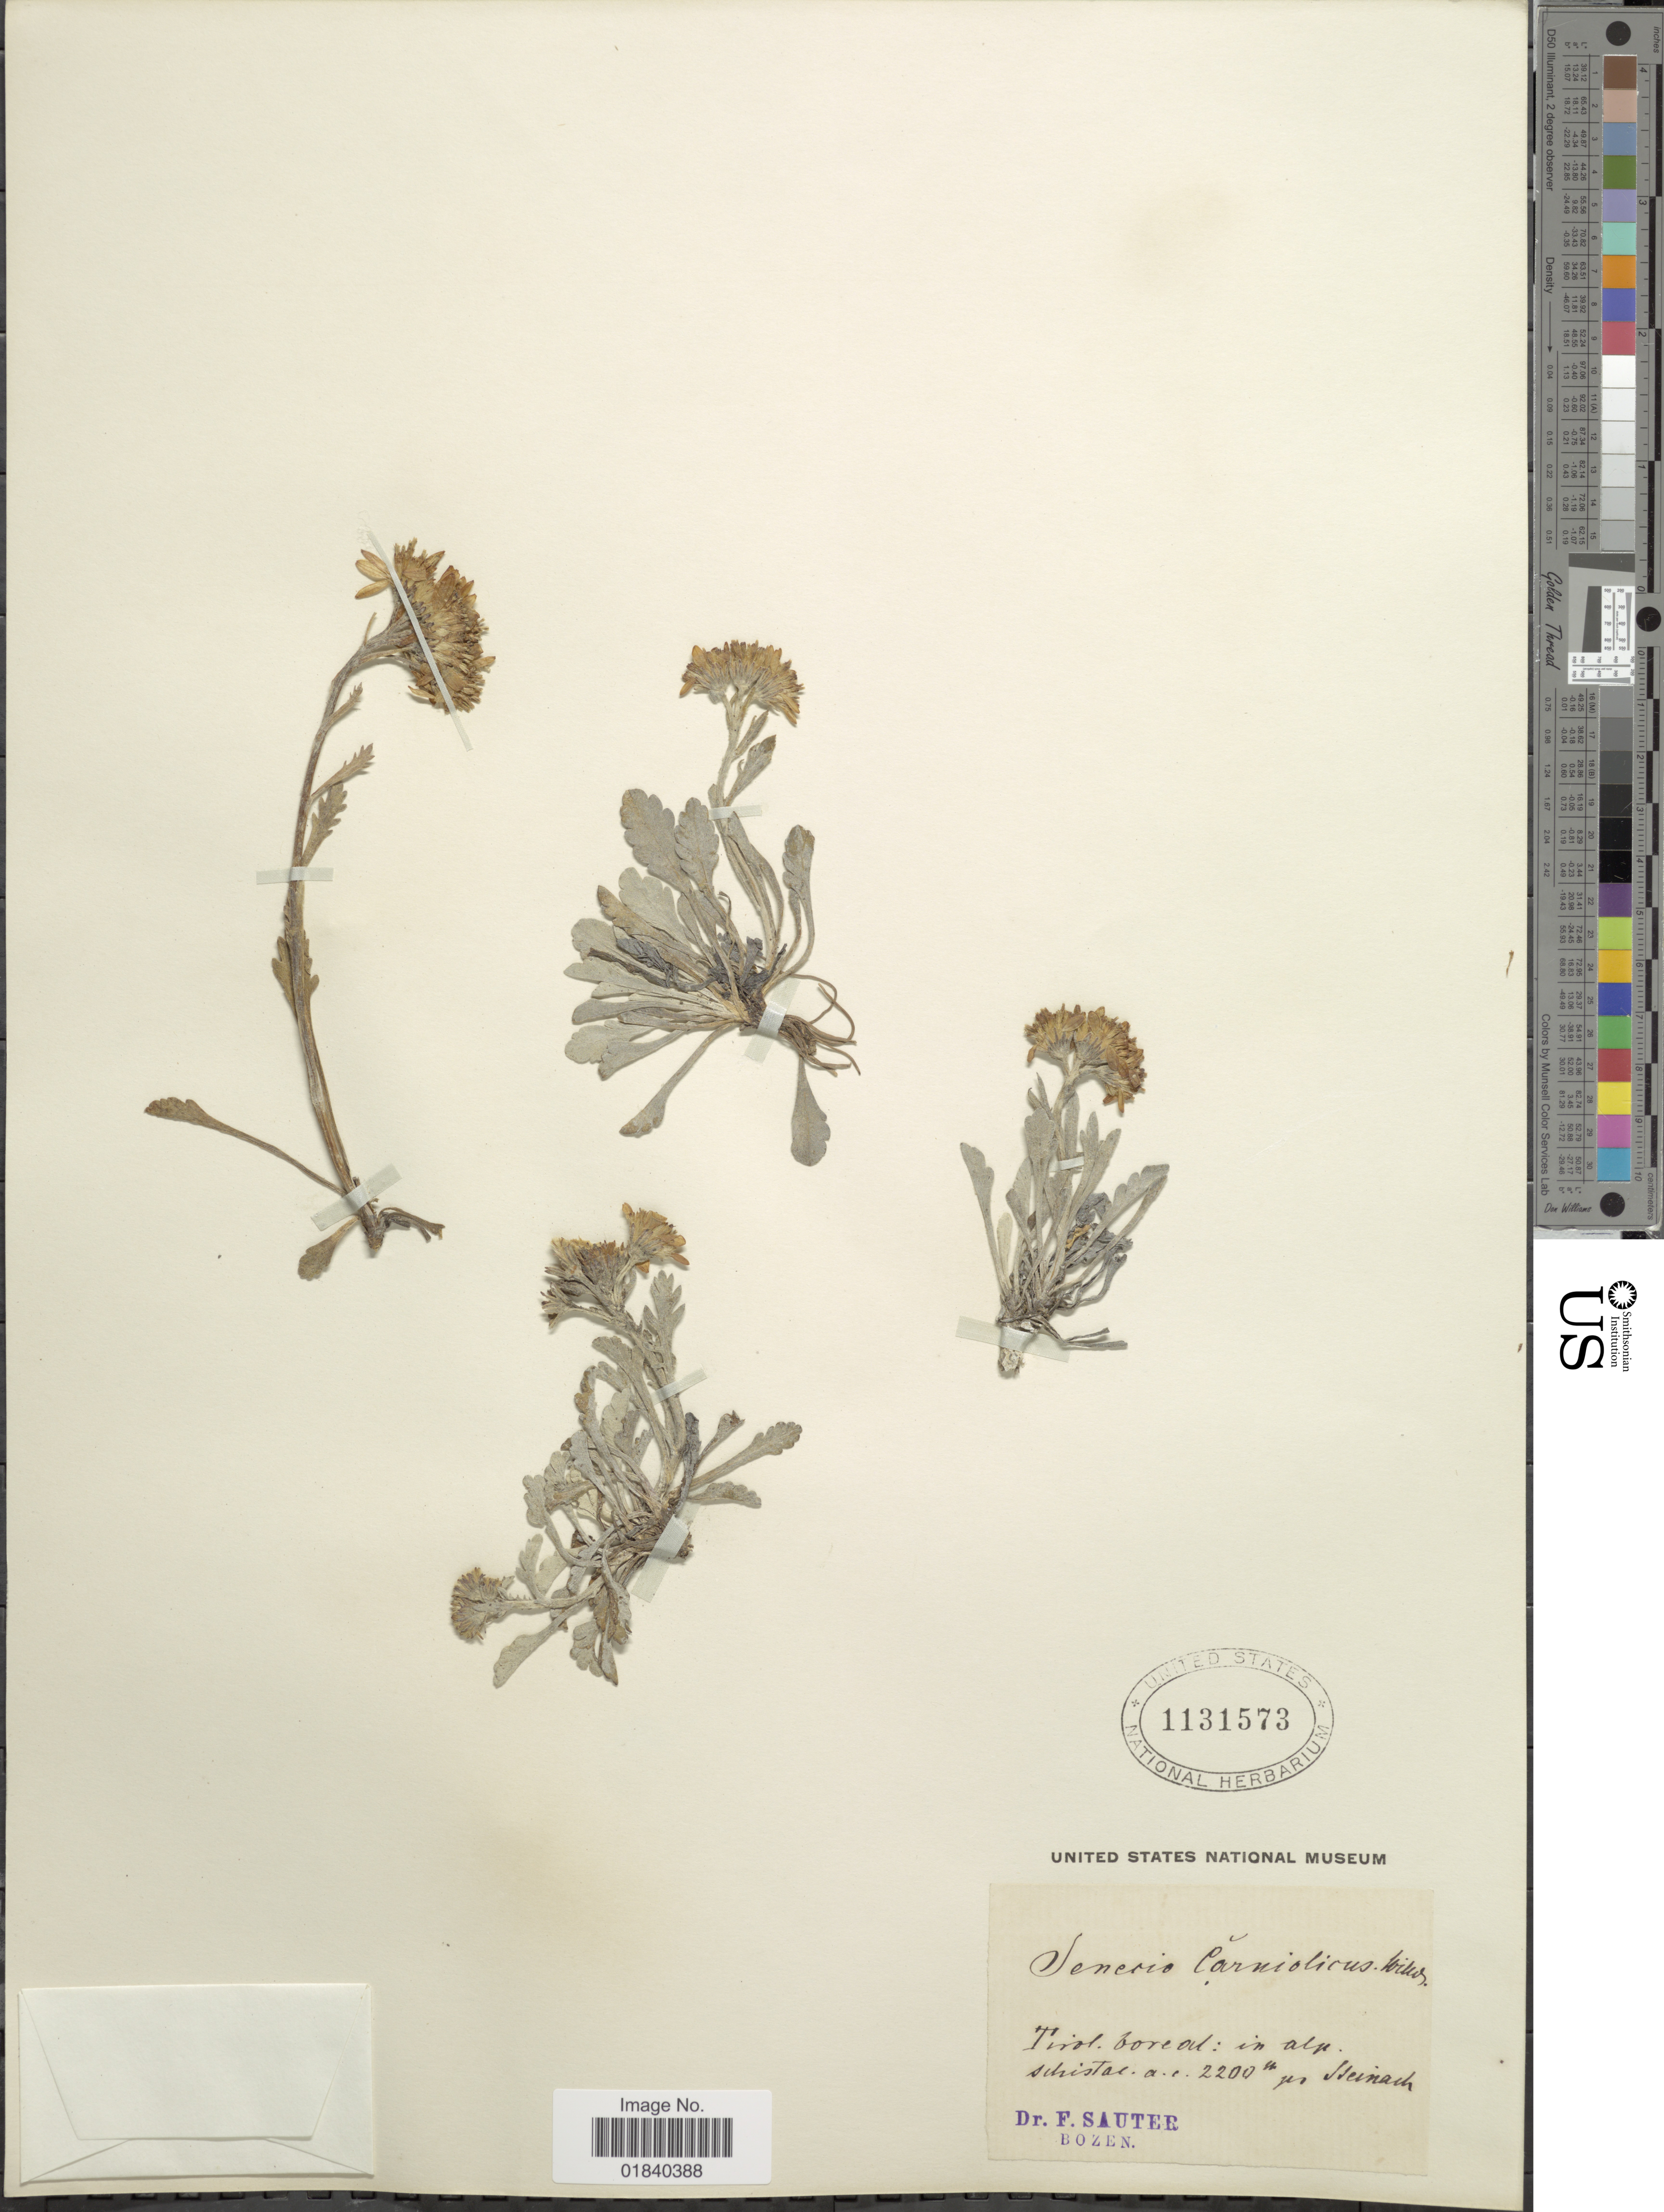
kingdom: Plantae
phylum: Tracheophyta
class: Magnoliopsida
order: Asterales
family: Asteraceae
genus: Jacobaea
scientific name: Jacobaea incana subsp. carniolica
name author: (Willd.) B. Nord. & Greuter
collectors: F. Sauter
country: Austria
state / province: Tirol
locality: Tirol Borreal: in alp schistal. Steinach.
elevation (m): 2200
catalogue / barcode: US 1131573